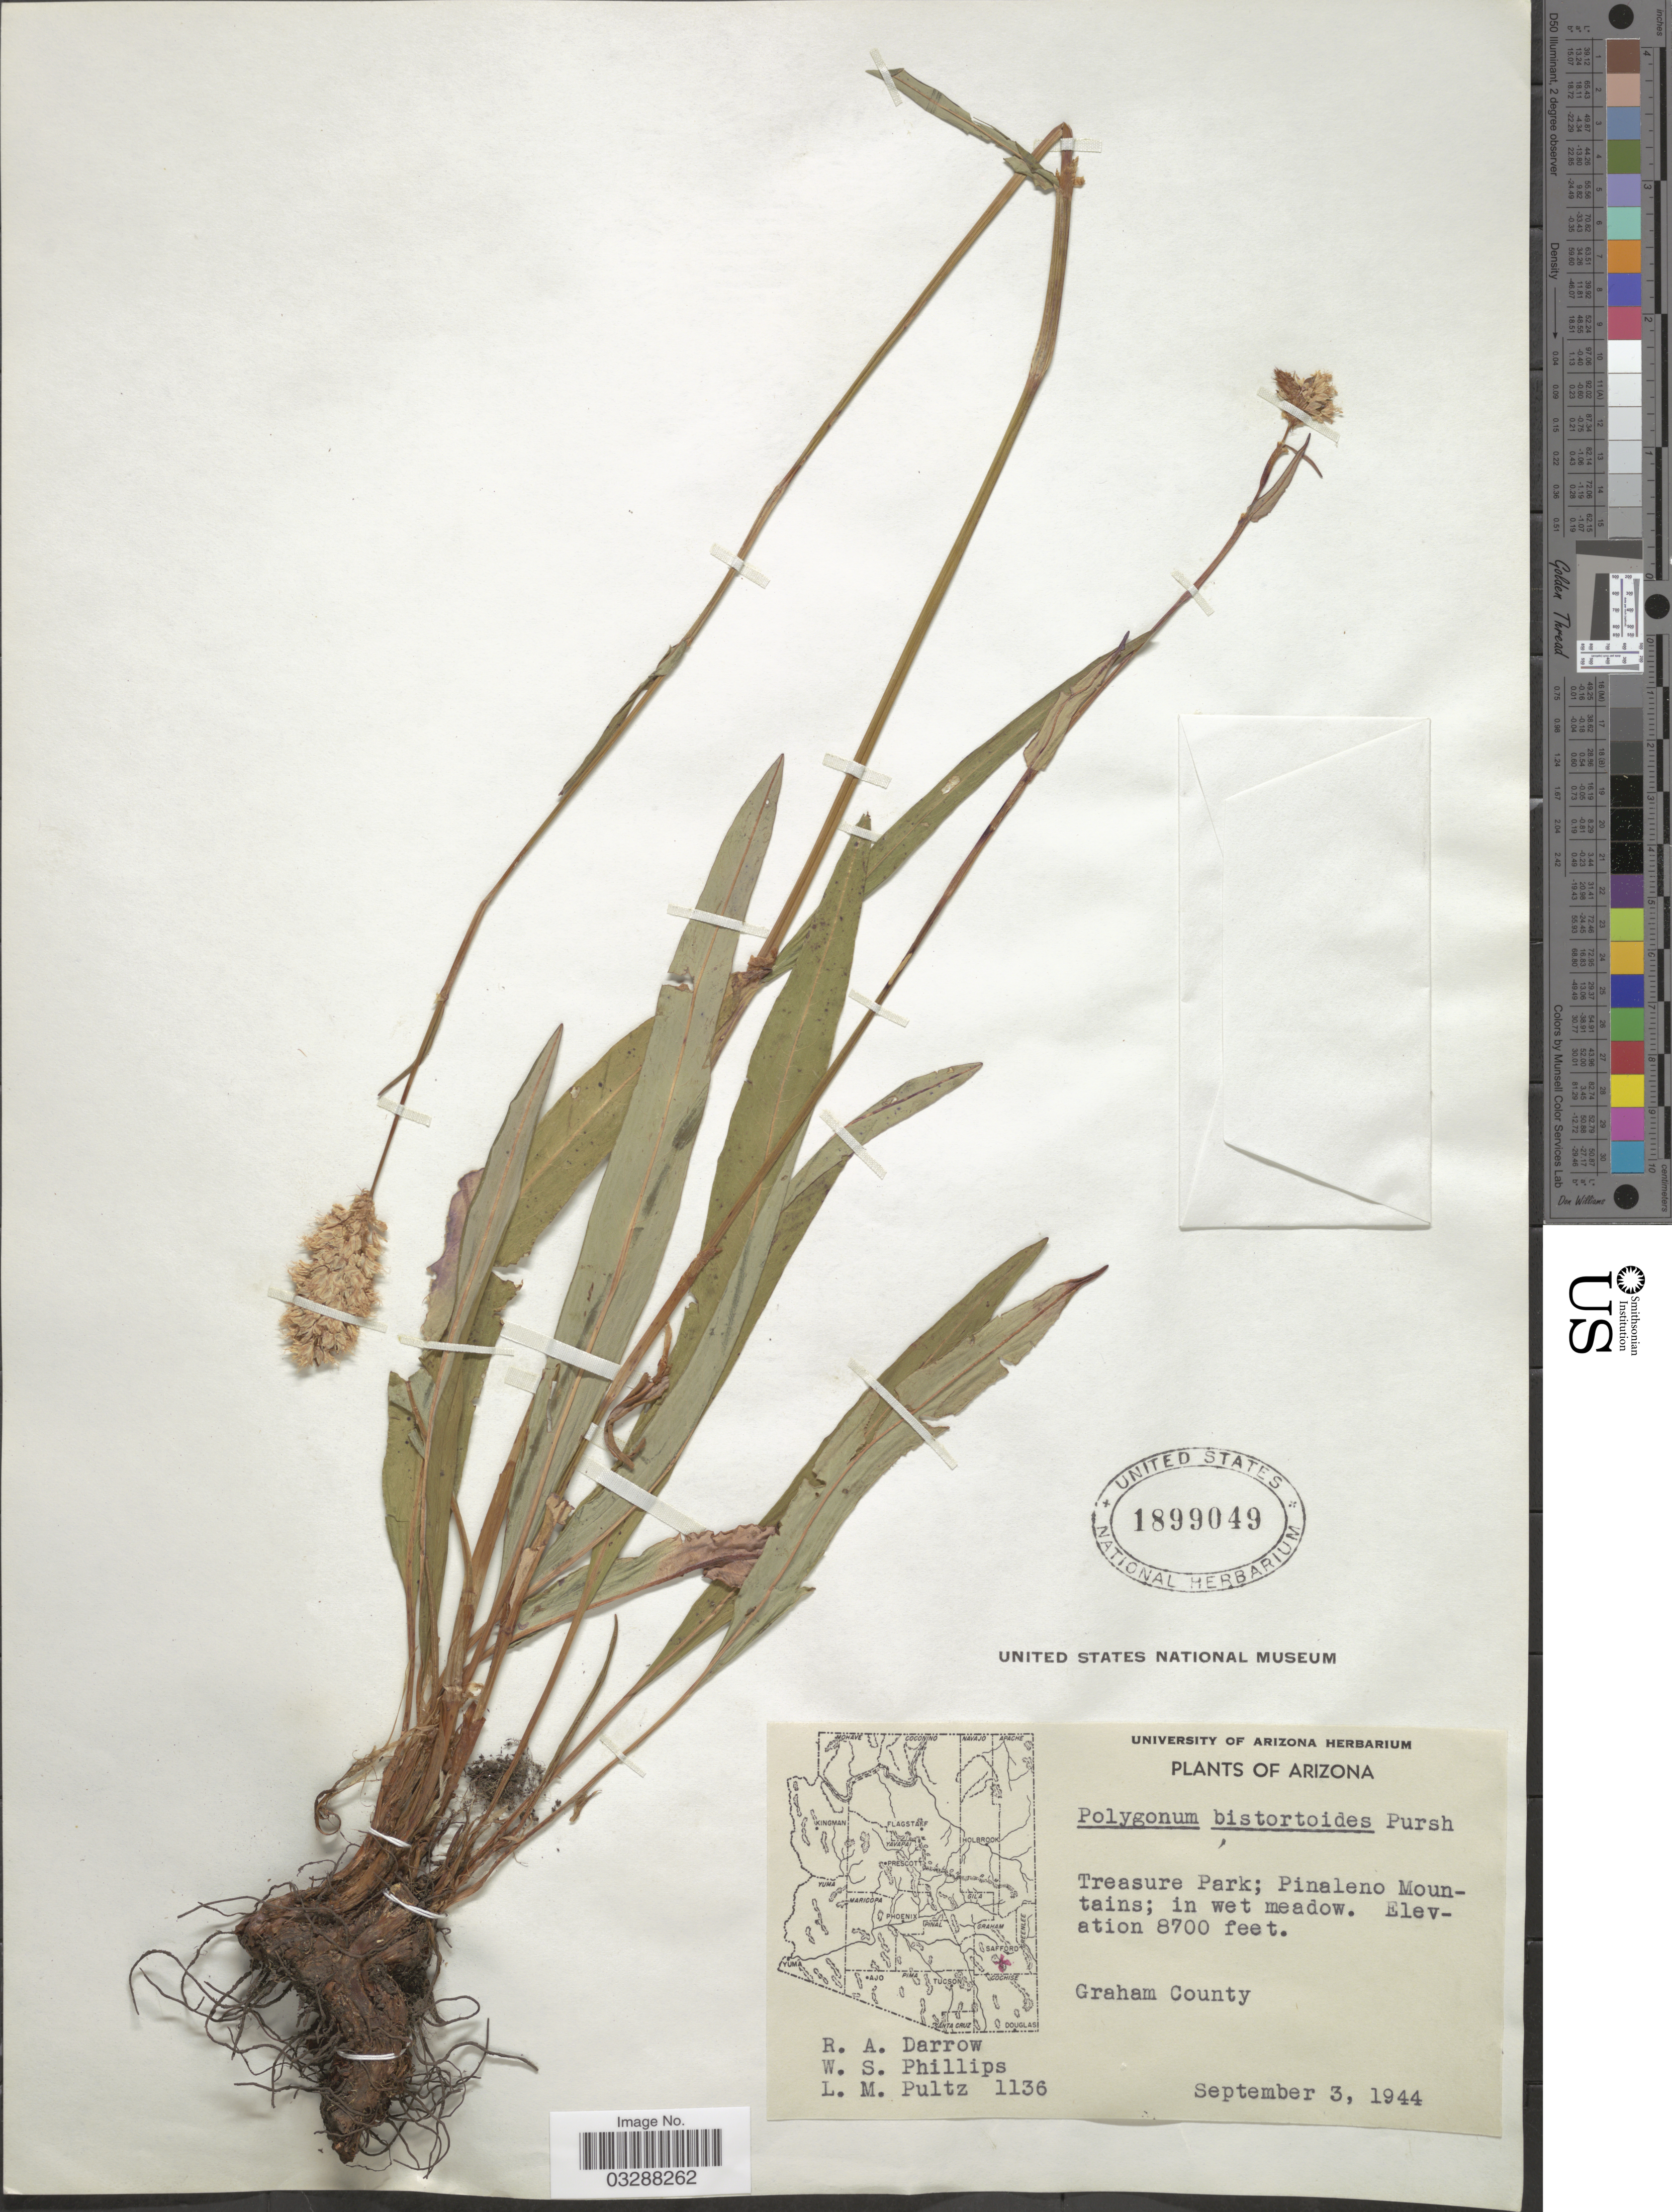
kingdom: Plantae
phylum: Tracheophyta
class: Magnoliopsida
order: Caryophyllales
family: Polygonaceae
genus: Bistorta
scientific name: Bistorta bistortoides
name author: (Pursh) Small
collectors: R. A. Darrow, W. S. Phillips & L. Pultz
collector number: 1136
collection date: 1944-09-03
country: United States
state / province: Arizona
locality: Treasure Park; Pinaleno Mountains. Graham County.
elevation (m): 2652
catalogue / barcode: US 1899049